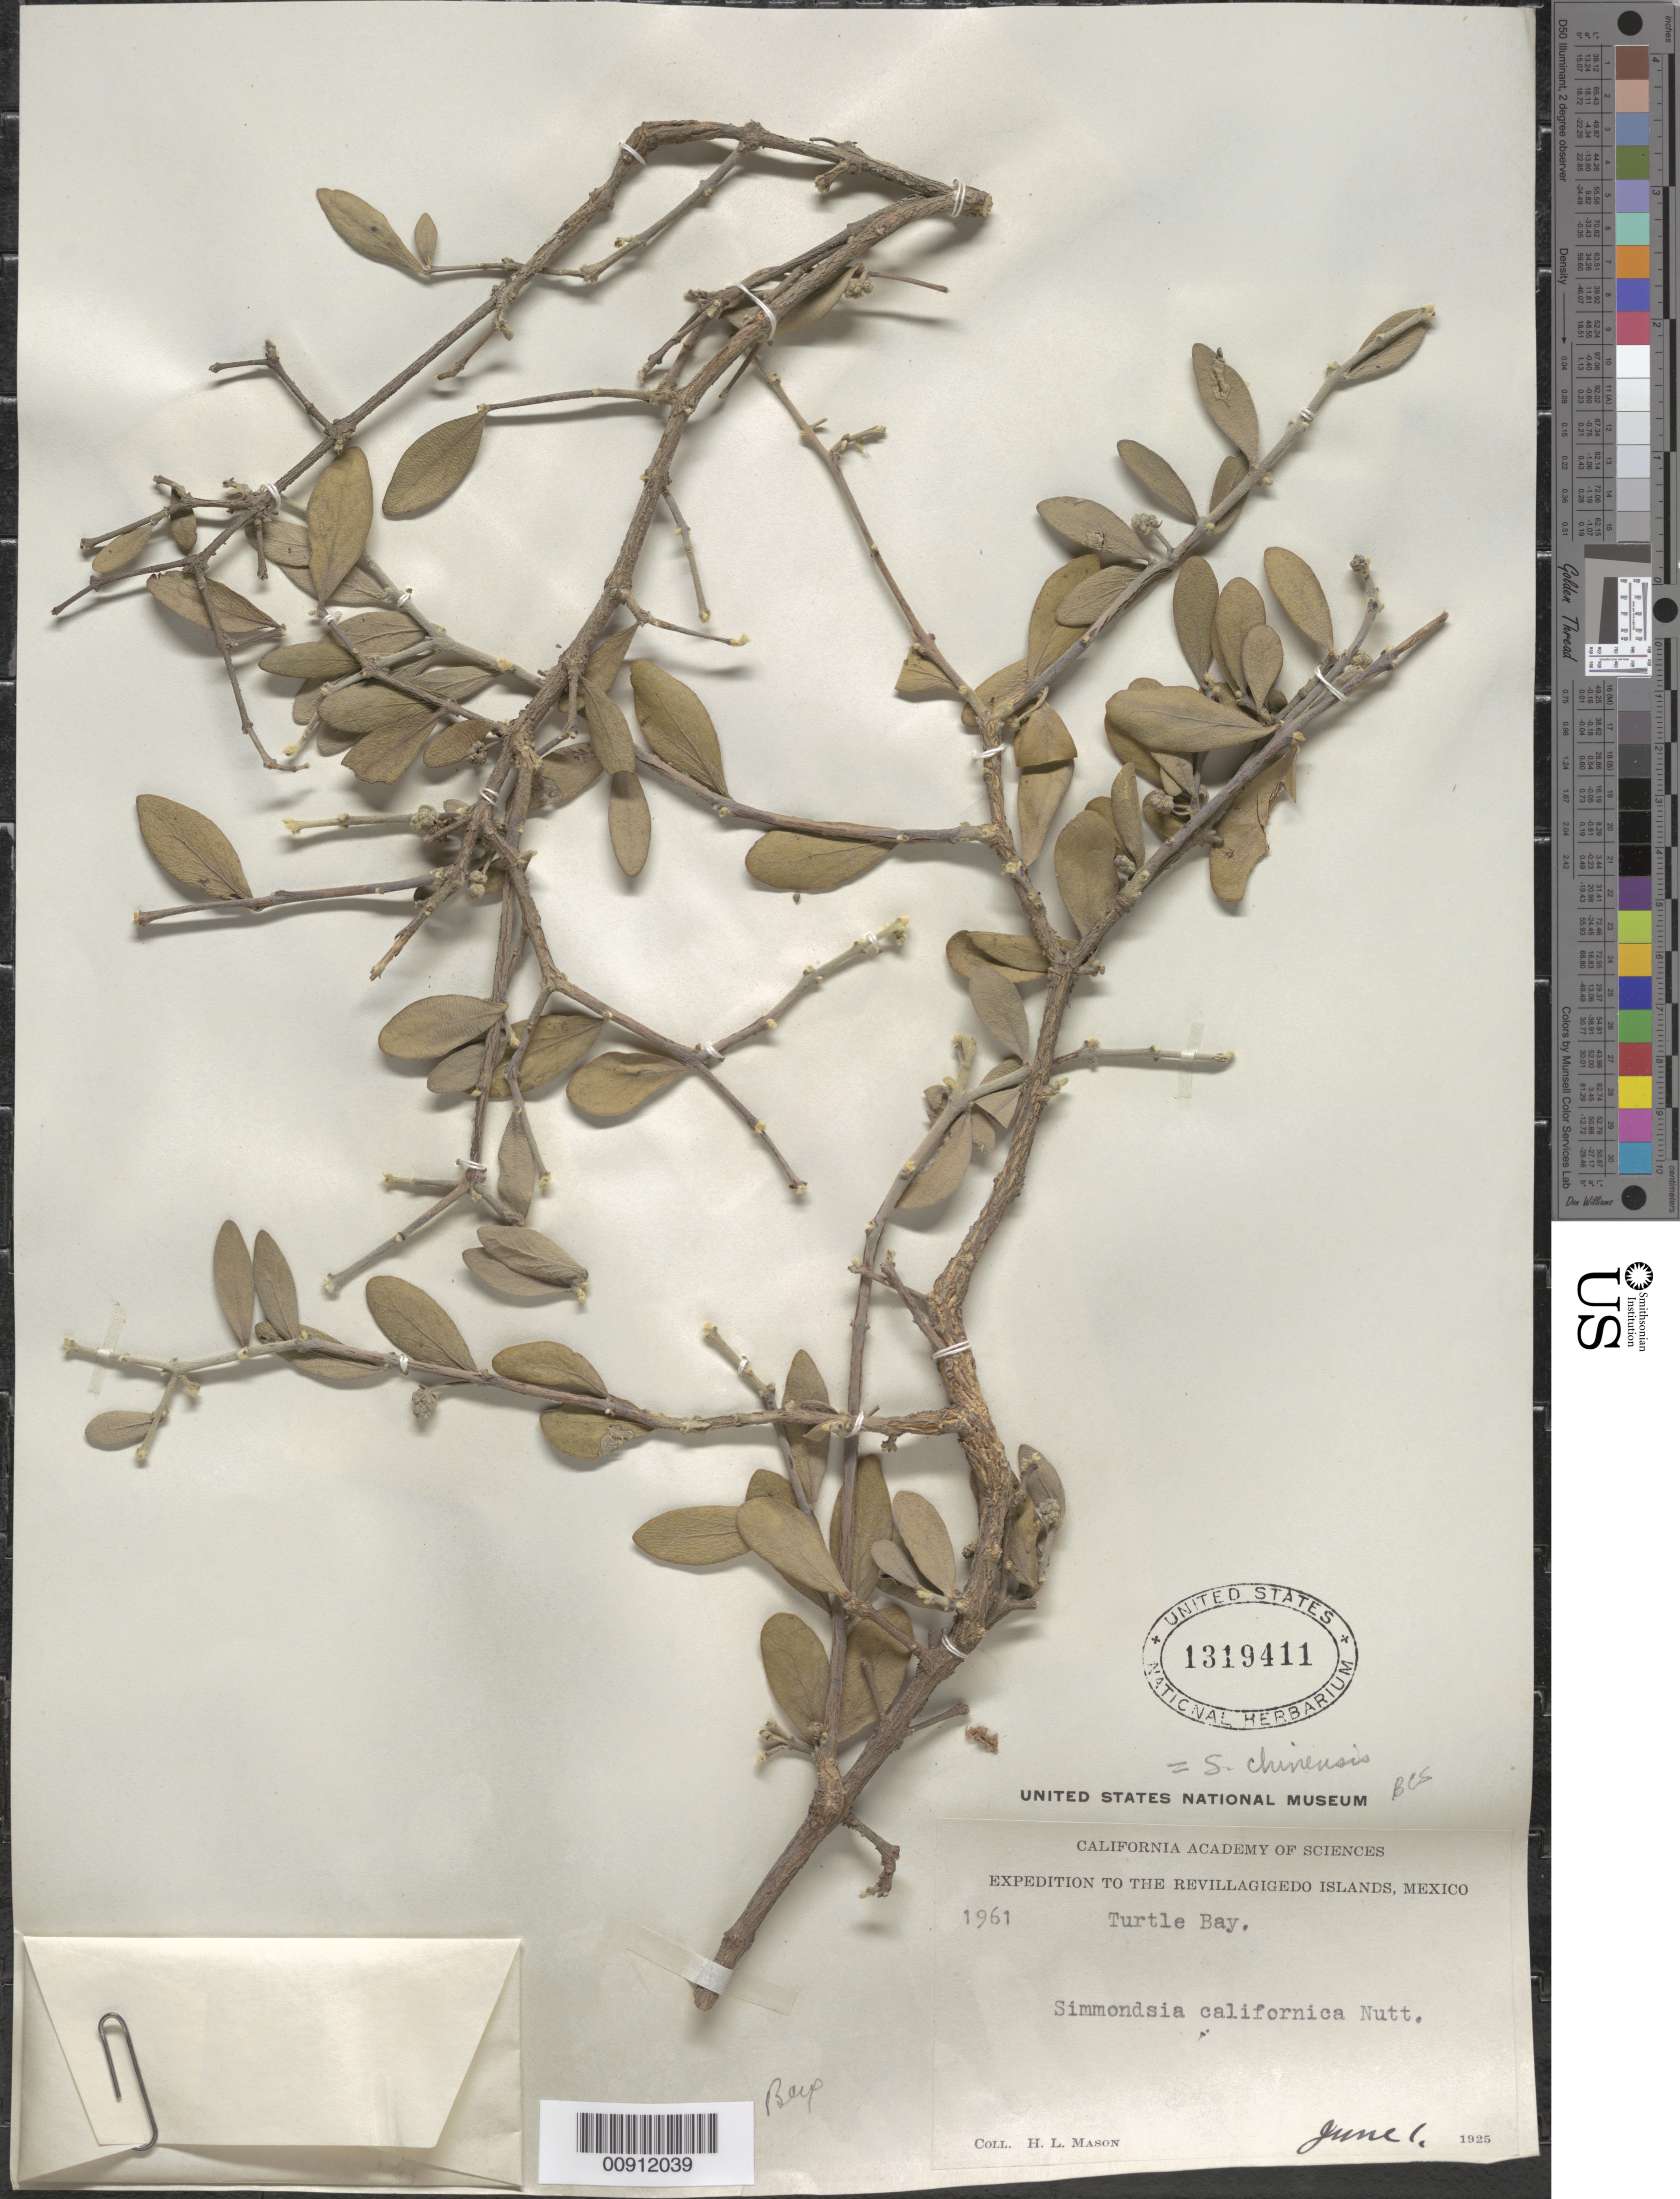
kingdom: Plantae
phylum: Tracheophyta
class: Magnoliopsida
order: Caryophyllales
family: Simmondsiaceae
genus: Simmondsia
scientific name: Simmondsia chinensis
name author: (Link) C.K. Schneid.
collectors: H. L. Mason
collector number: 1961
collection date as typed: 01 Jun 1925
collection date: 1925-06-01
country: Mexico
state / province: Baja California Sur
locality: Turtle Bay.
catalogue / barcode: US 1319411